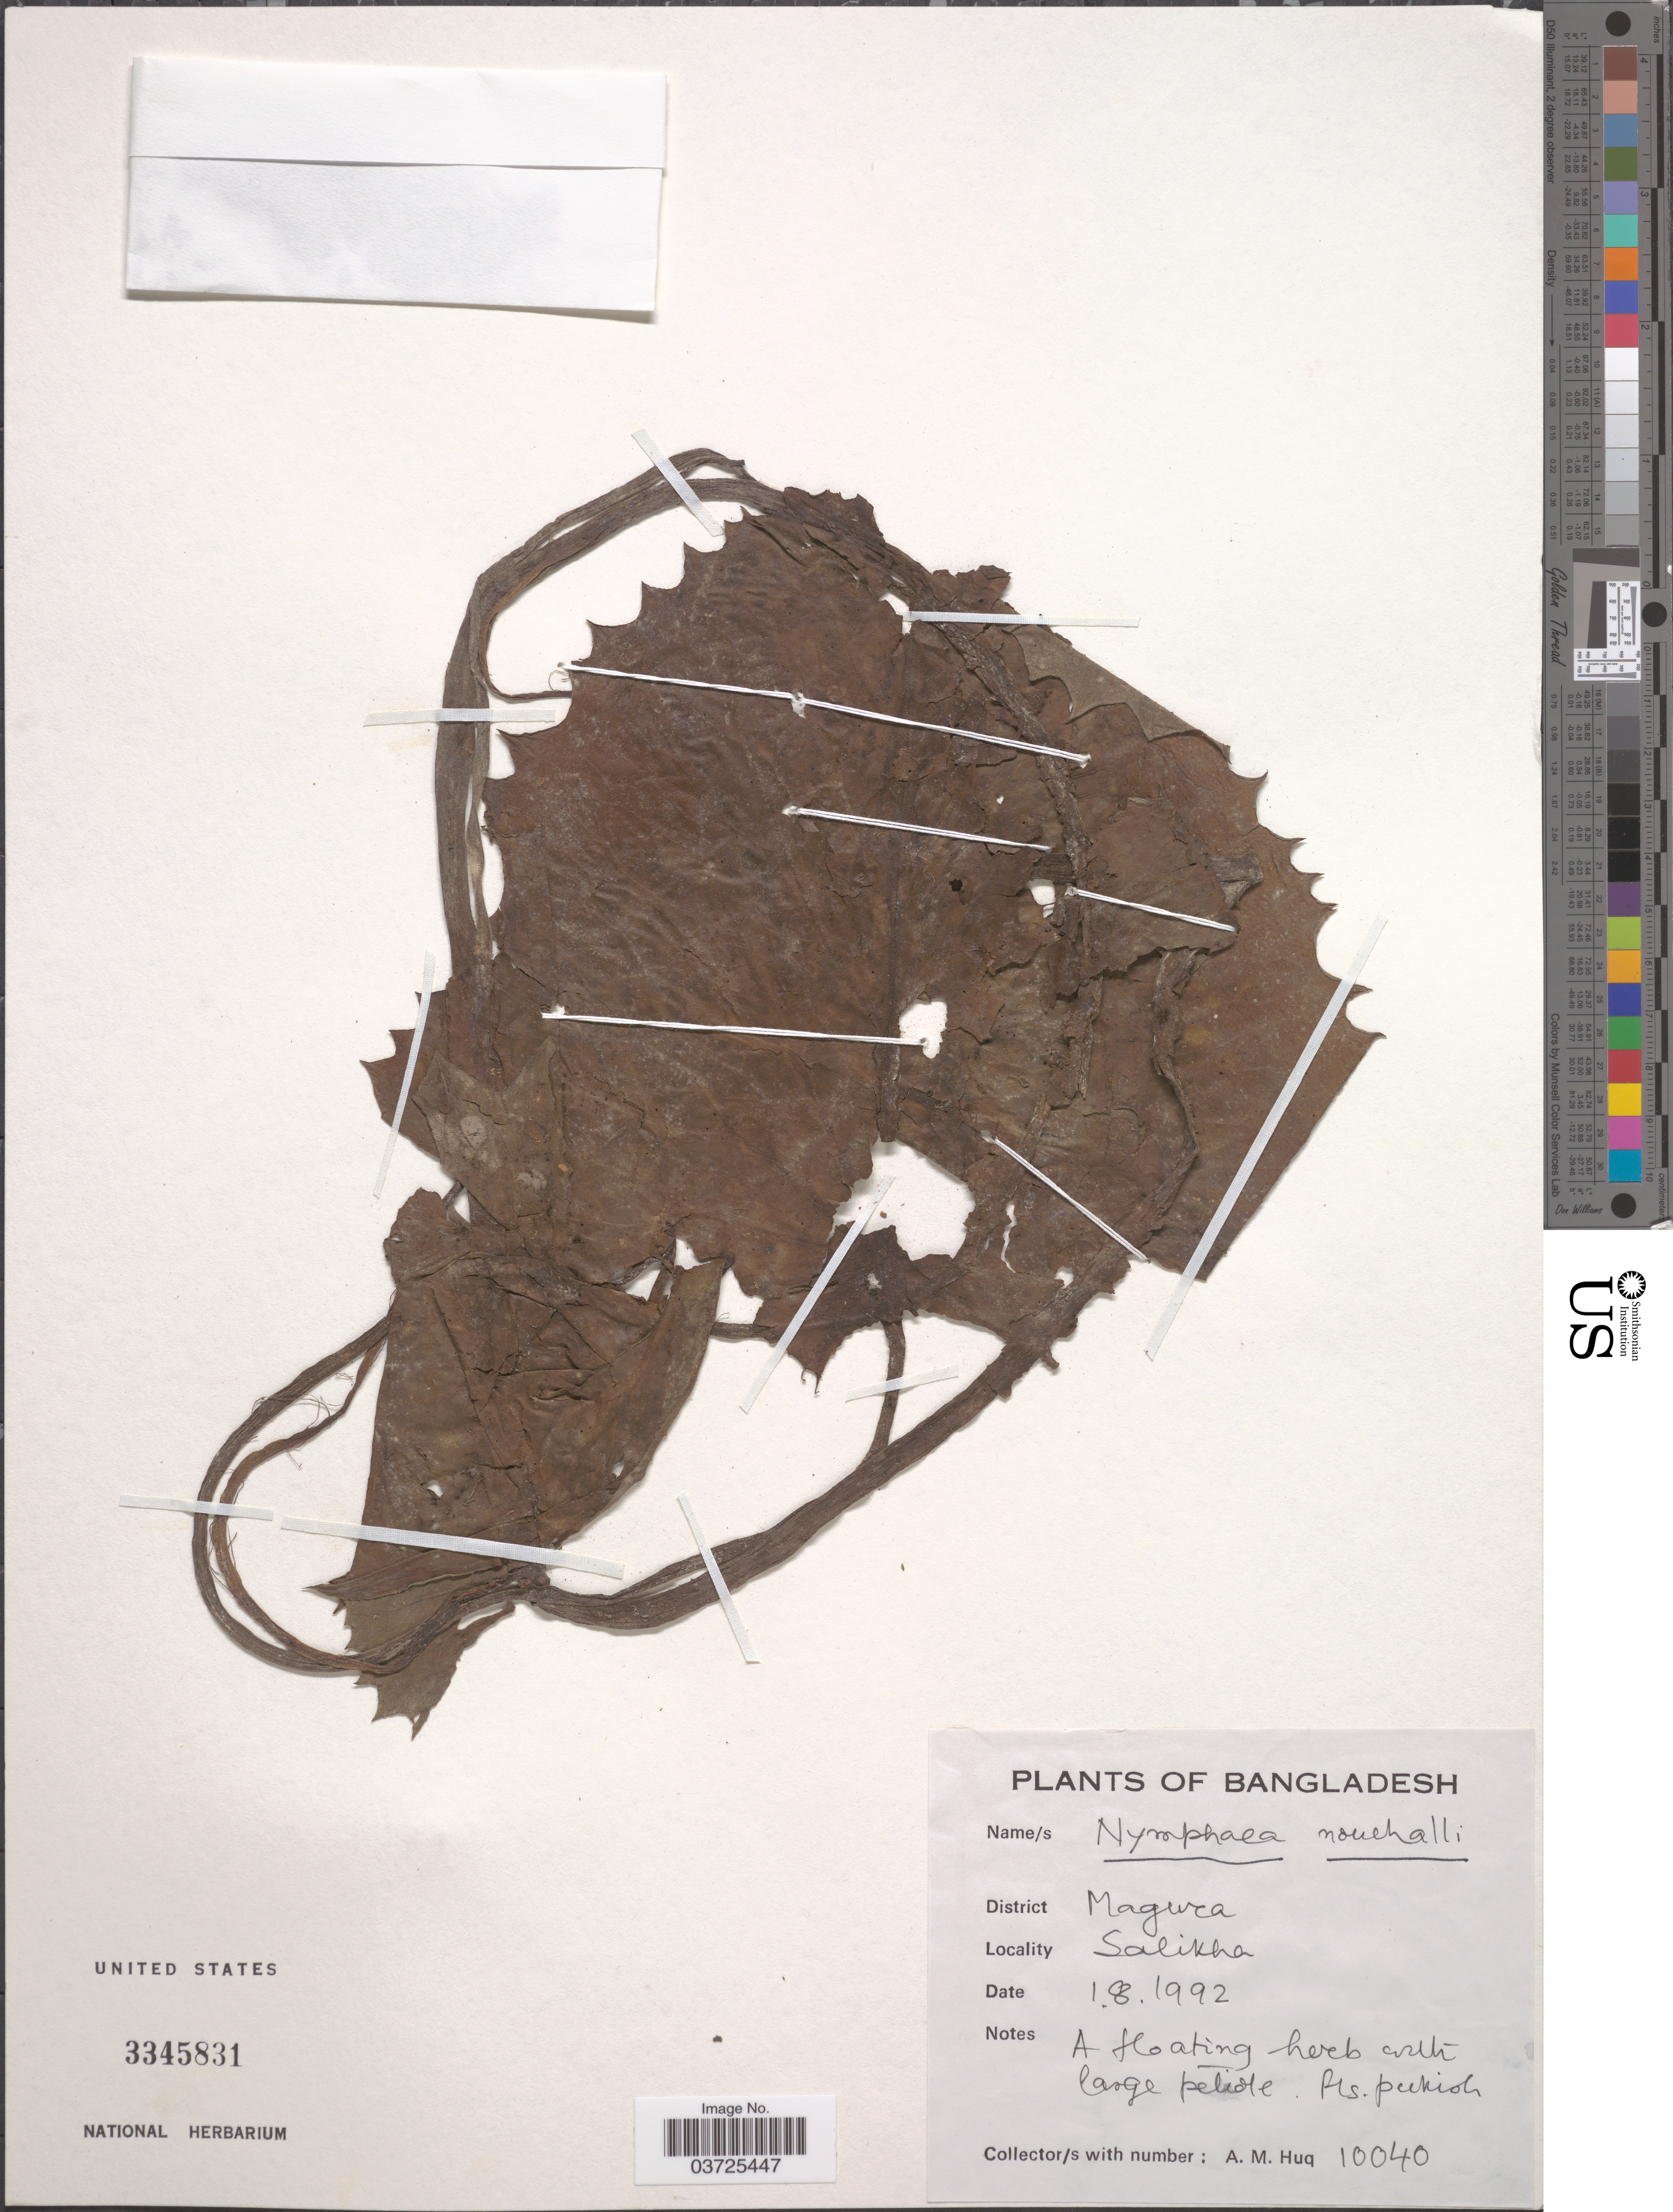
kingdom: Plantae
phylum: Tracheophyta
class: Magnoliopsida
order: Nymphaeales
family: Nymphaeaceae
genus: Nymphaea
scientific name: Nymphaea stellata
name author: Willd.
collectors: A. M. Huq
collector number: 10040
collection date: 1992-08-01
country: Bangladesh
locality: District Magura, Salikha.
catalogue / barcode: US 3345831